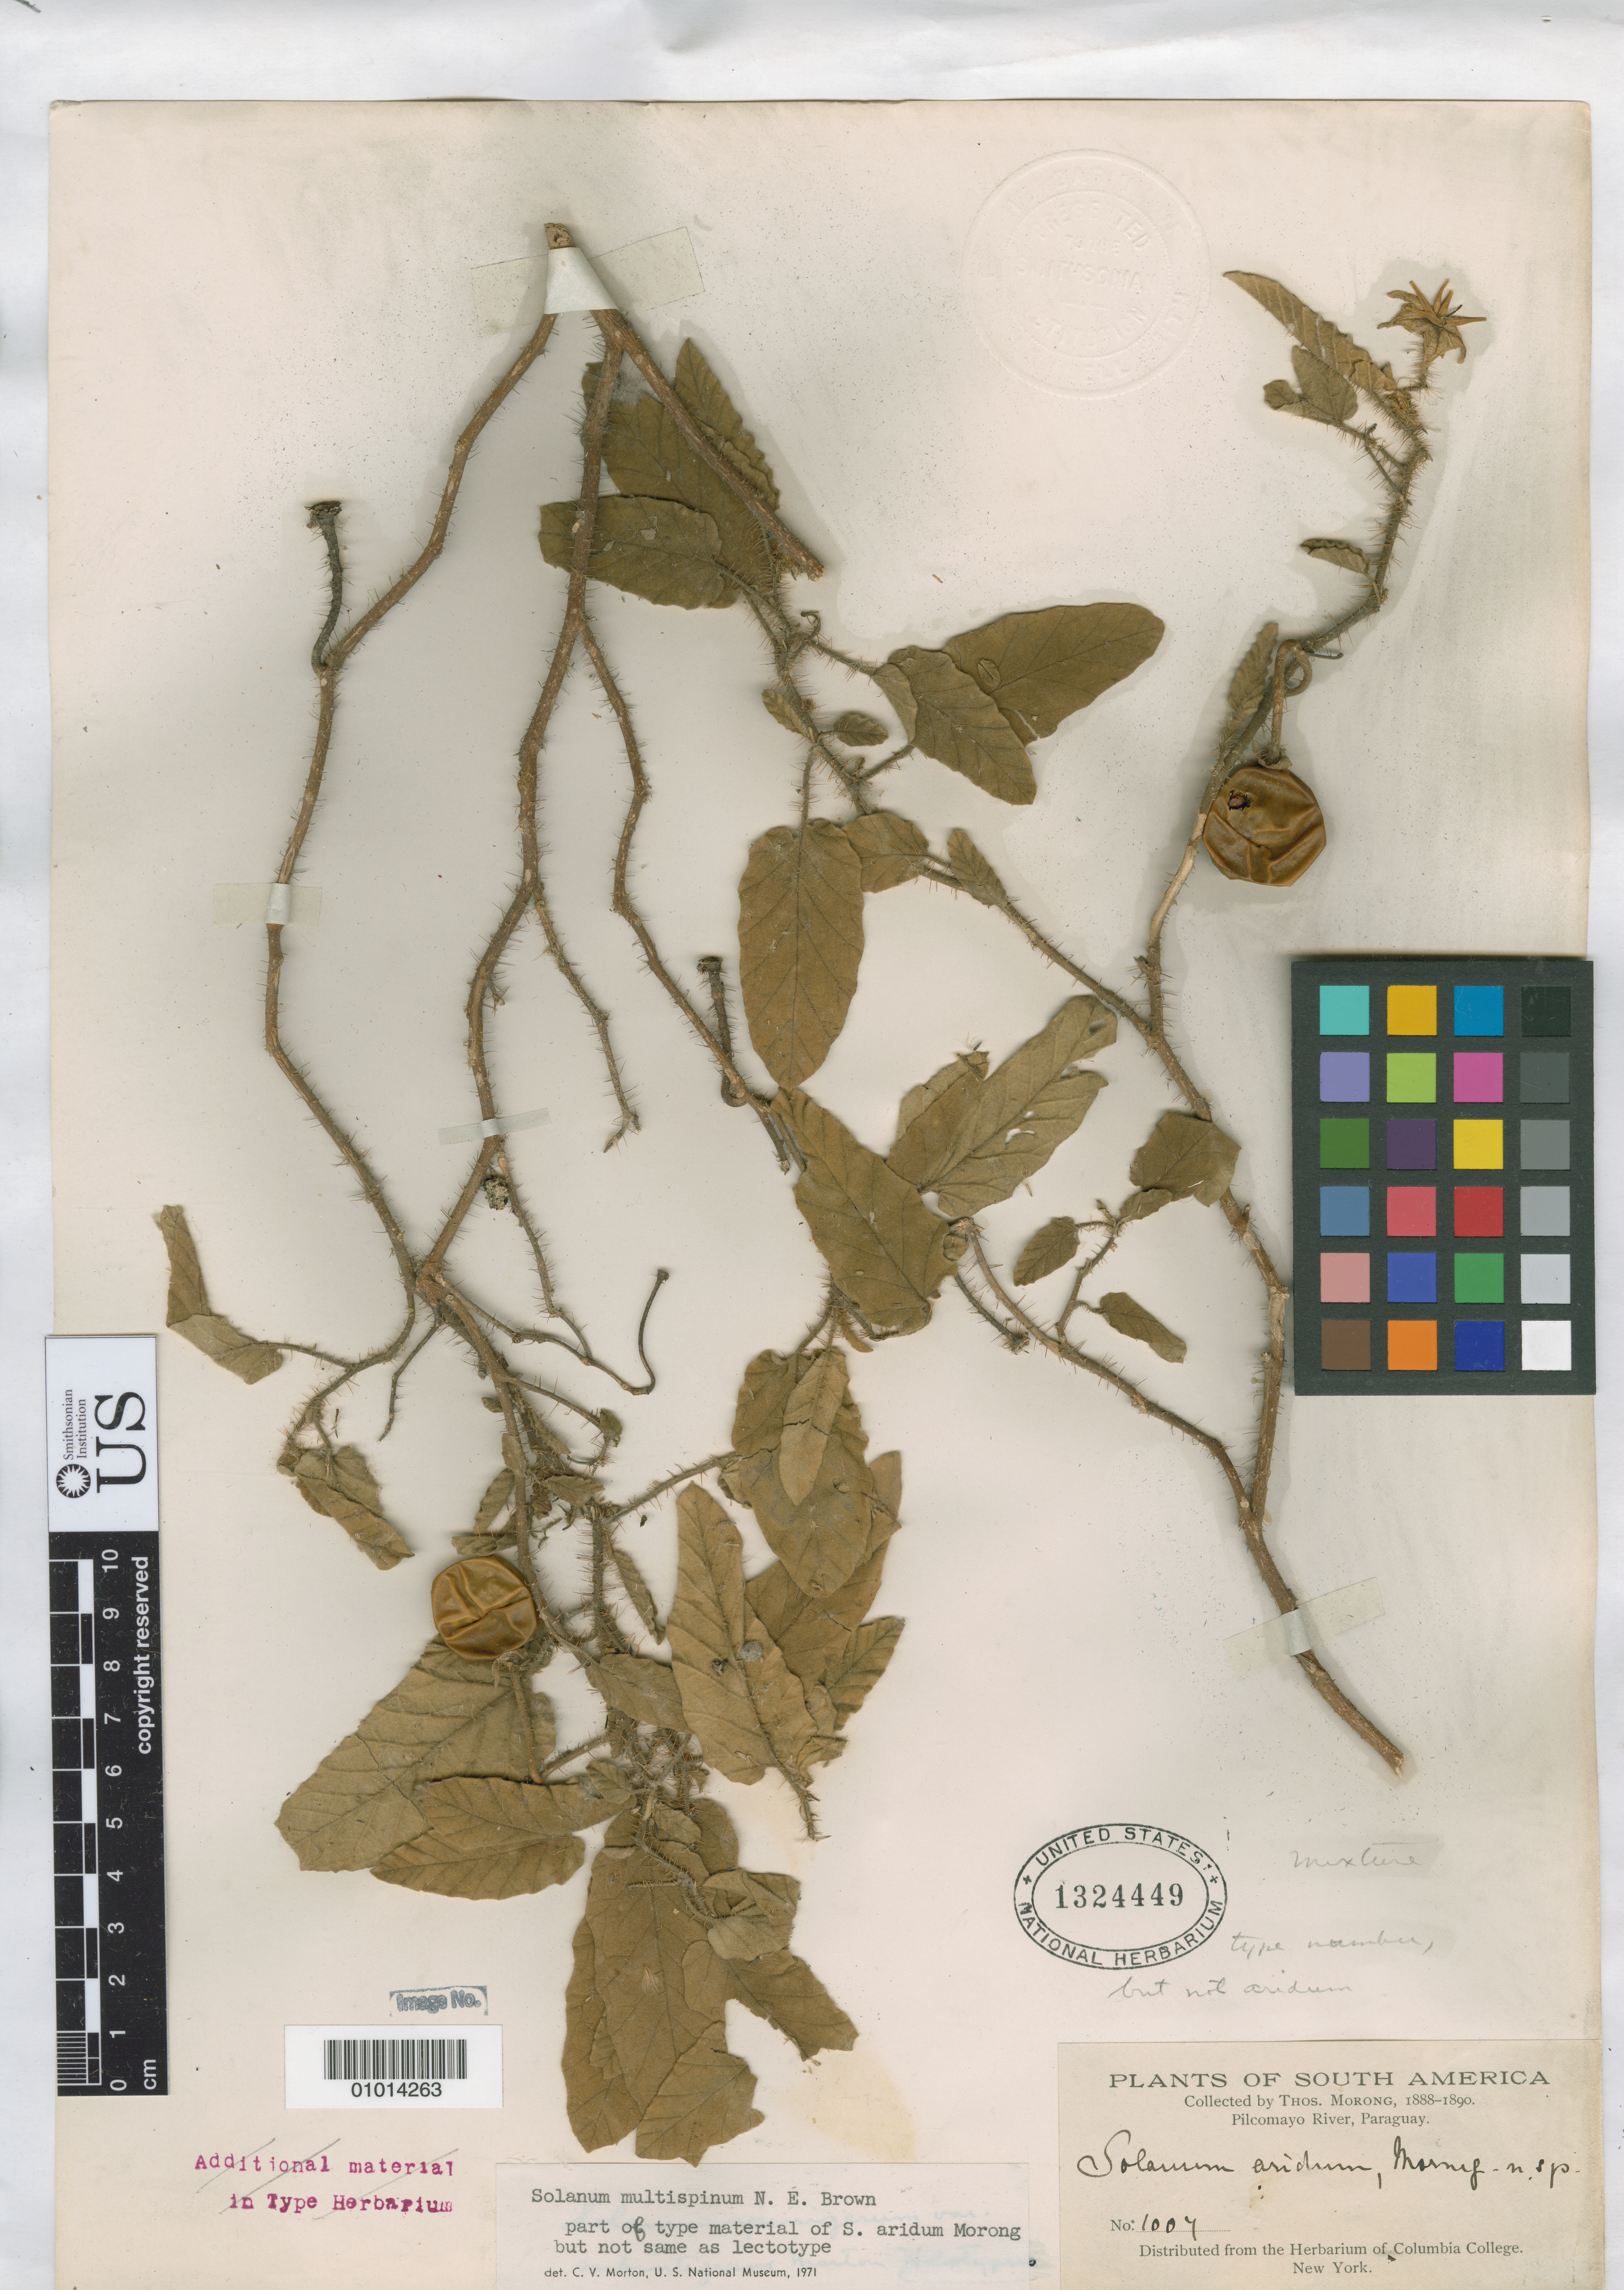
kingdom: Plantae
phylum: Tracheophyta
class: Magnoliopsida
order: Solanales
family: Solanaceae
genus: Solanum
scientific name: Solanum aridum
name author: Morong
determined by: Morton, C. V.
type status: Type Collection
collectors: T. Morong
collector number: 1007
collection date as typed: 1888 to -- --- 1890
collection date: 1888/1890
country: Paraguay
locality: Pilcomayo River.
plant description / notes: Morong 1007 apparently a mixed collection, lectotypified by Morton; this element annotated by C.V. Morton (1971) "part of type material of S. aridum Morong but not same as lectotype". For further discussion see Nee et al., Brittonia 58: 337-339 (2006).; Specimen ex John Donnell Smith herbarium.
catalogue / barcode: US 1324449